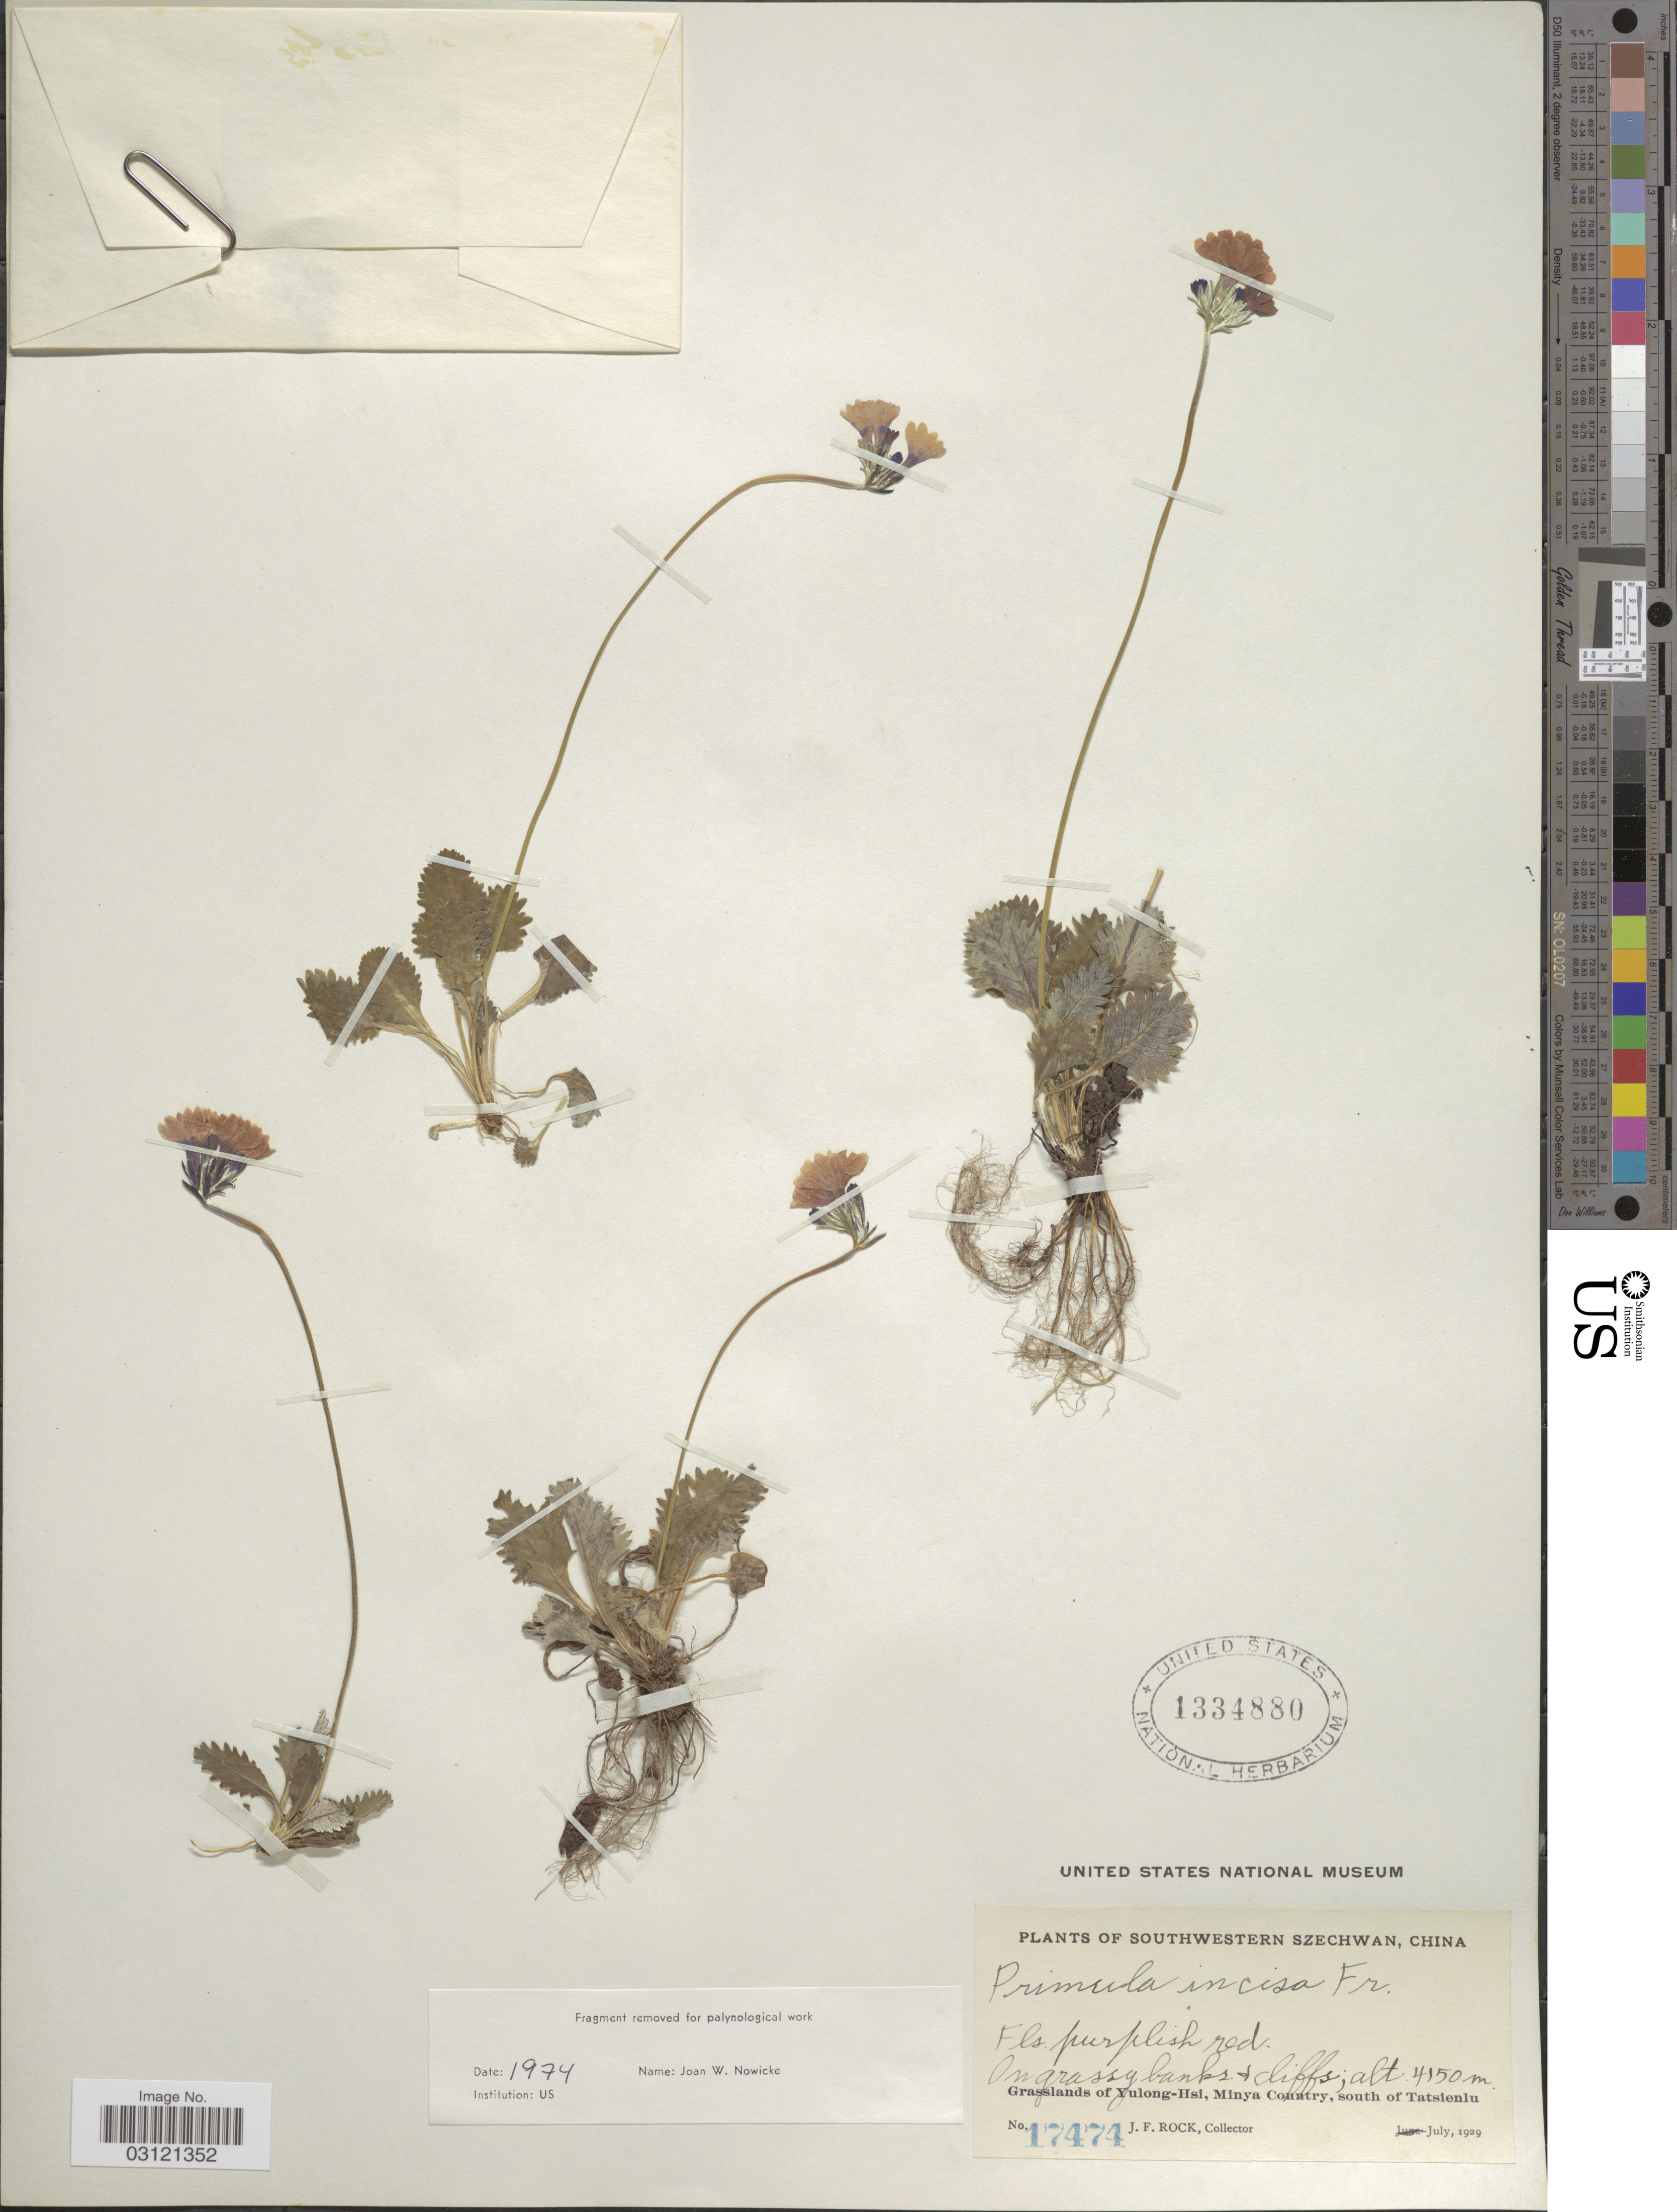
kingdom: Plantae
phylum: Tracheophyta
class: Magnoliopsida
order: Ericales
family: Primulaceae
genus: Primula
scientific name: Primula incisa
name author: Franch.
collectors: J. Rock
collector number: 17474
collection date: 1929-07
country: China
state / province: Sichuan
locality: Southern Szechwan, Grasslands of Yulong-Hsi, Minya Country, south of Tatsienlu.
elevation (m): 4150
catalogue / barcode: US 1334880